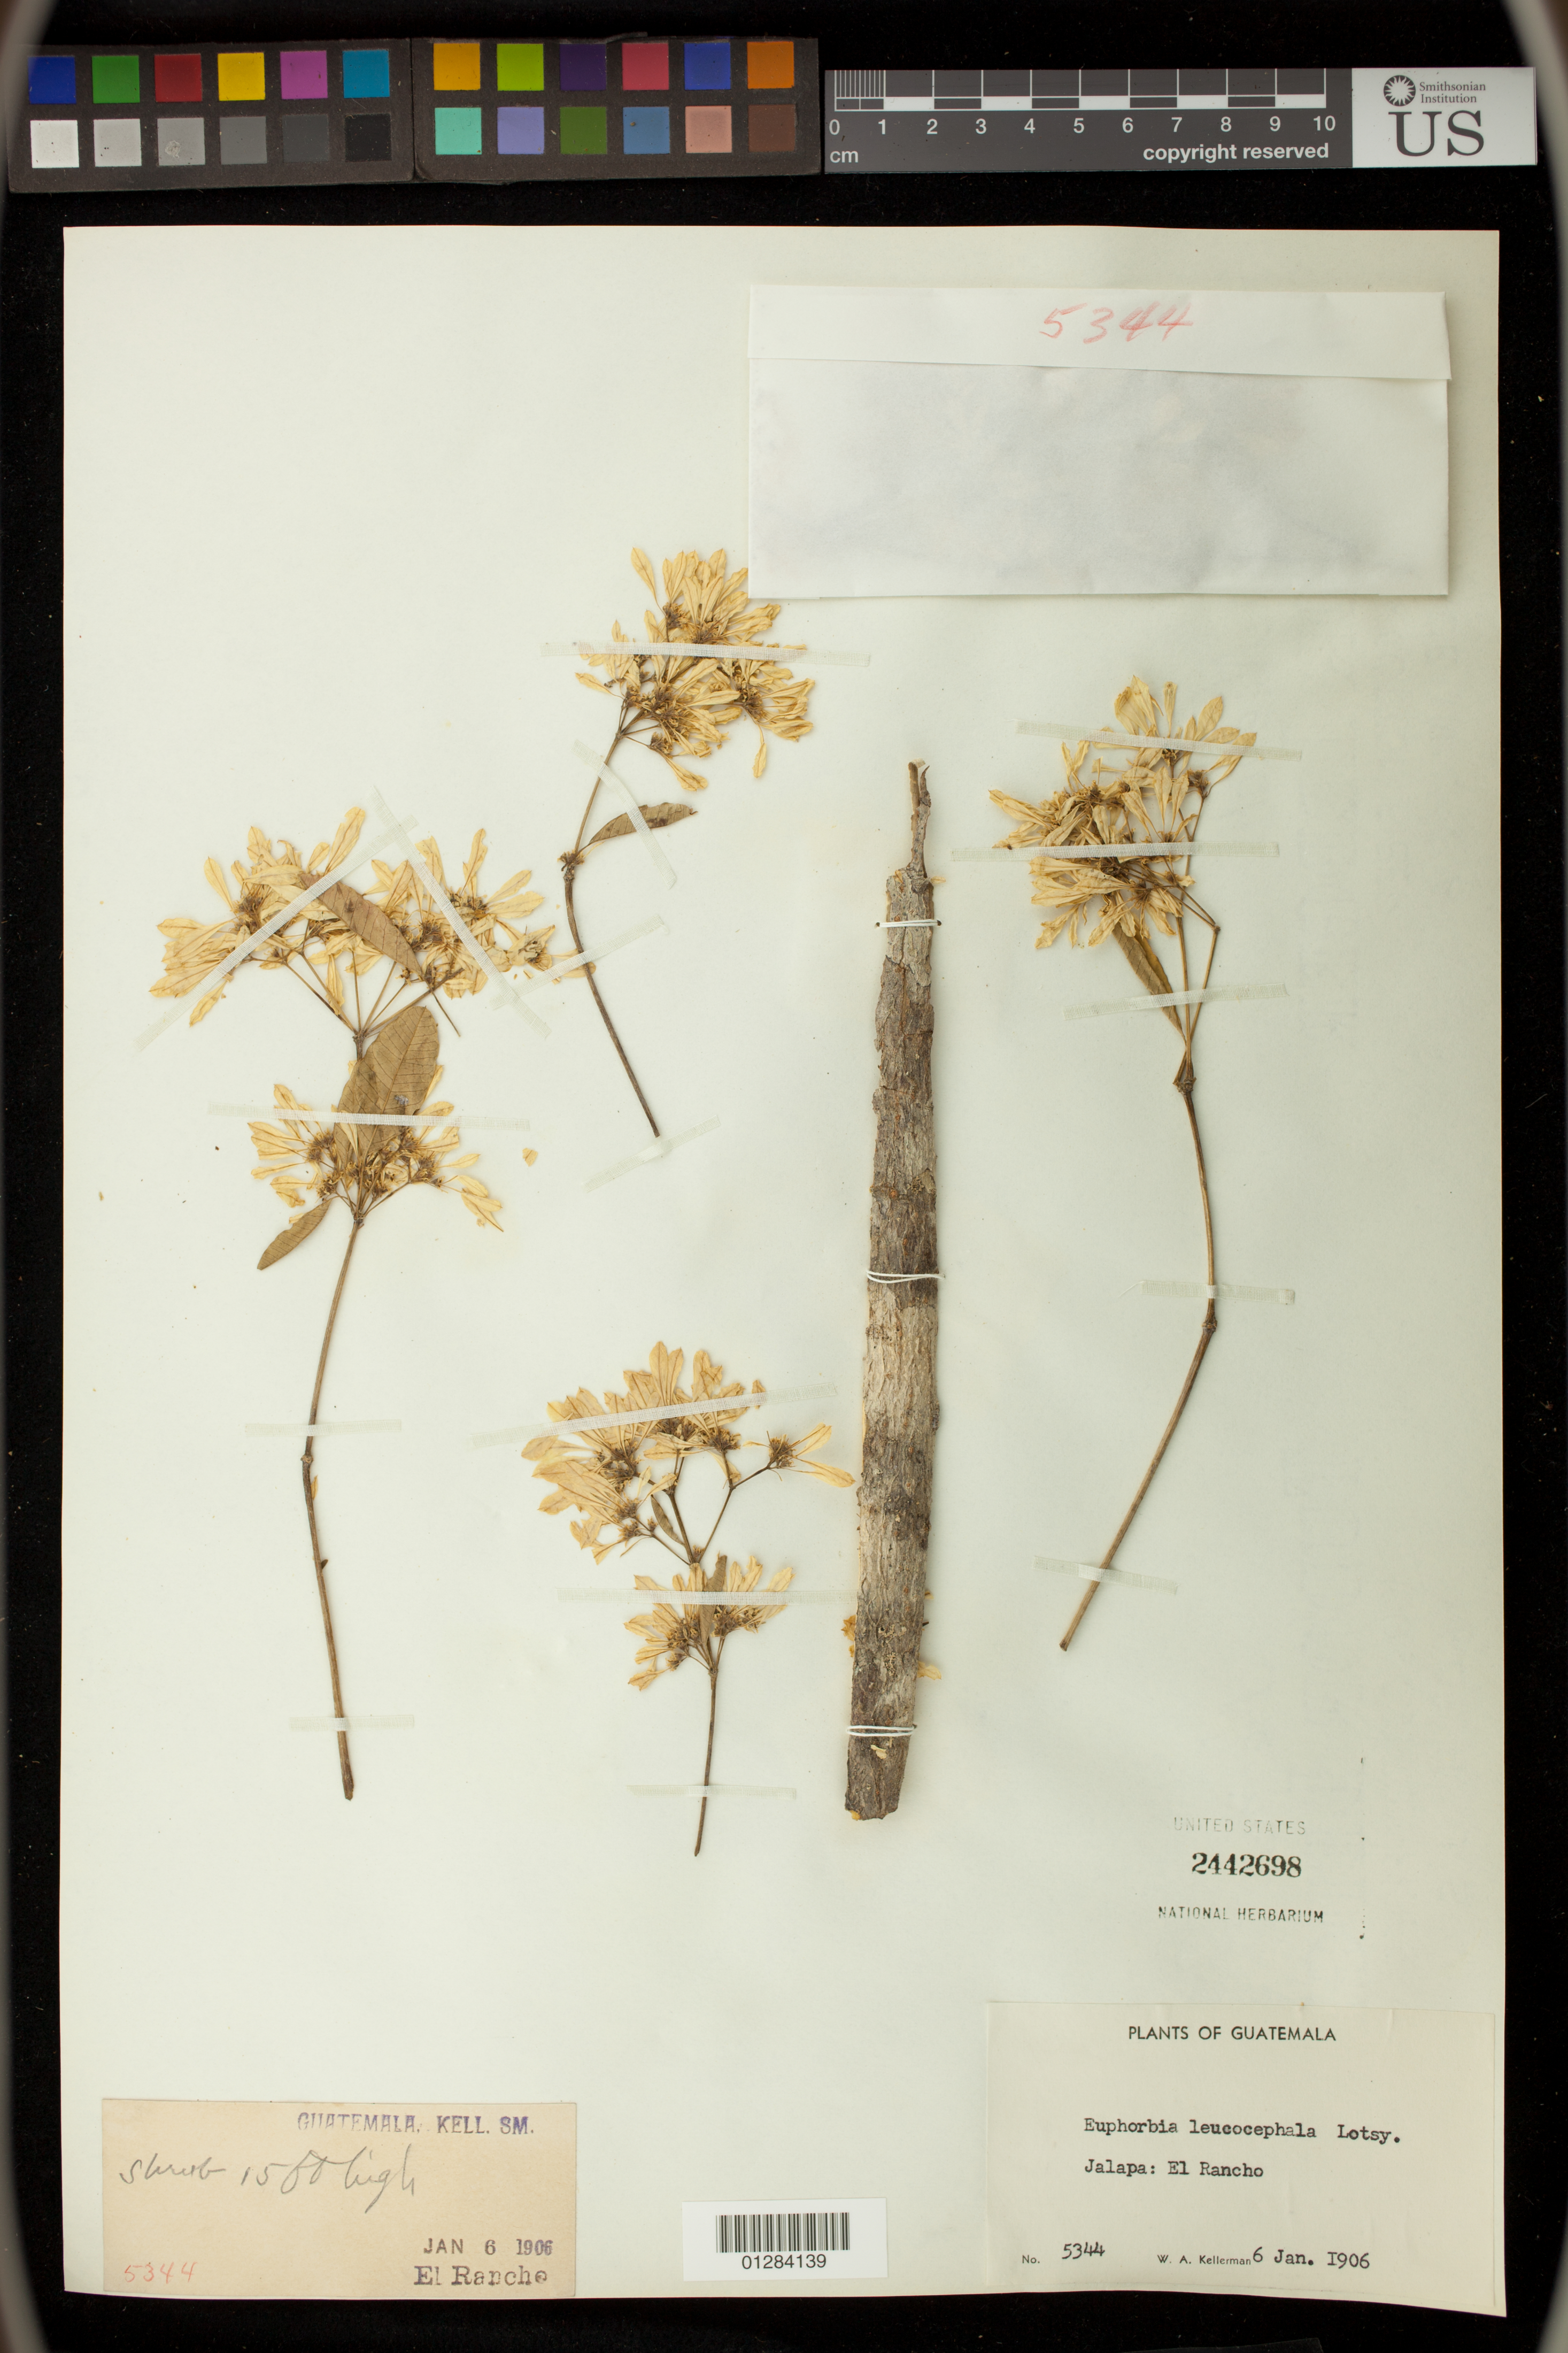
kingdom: Plantae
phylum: Tracheophyta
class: Magnoliopsida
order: Malpighiales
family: Euphorbiaceae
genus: Euphorbia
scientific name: Euphorbia leucocephala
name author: Lotsy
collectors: W. A. Kellerman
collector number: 5344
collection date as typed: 06 Jan 1906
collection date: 1906-01-06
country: Guatemala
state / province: Jalapa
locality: El Rancho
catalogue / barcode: US 2442698